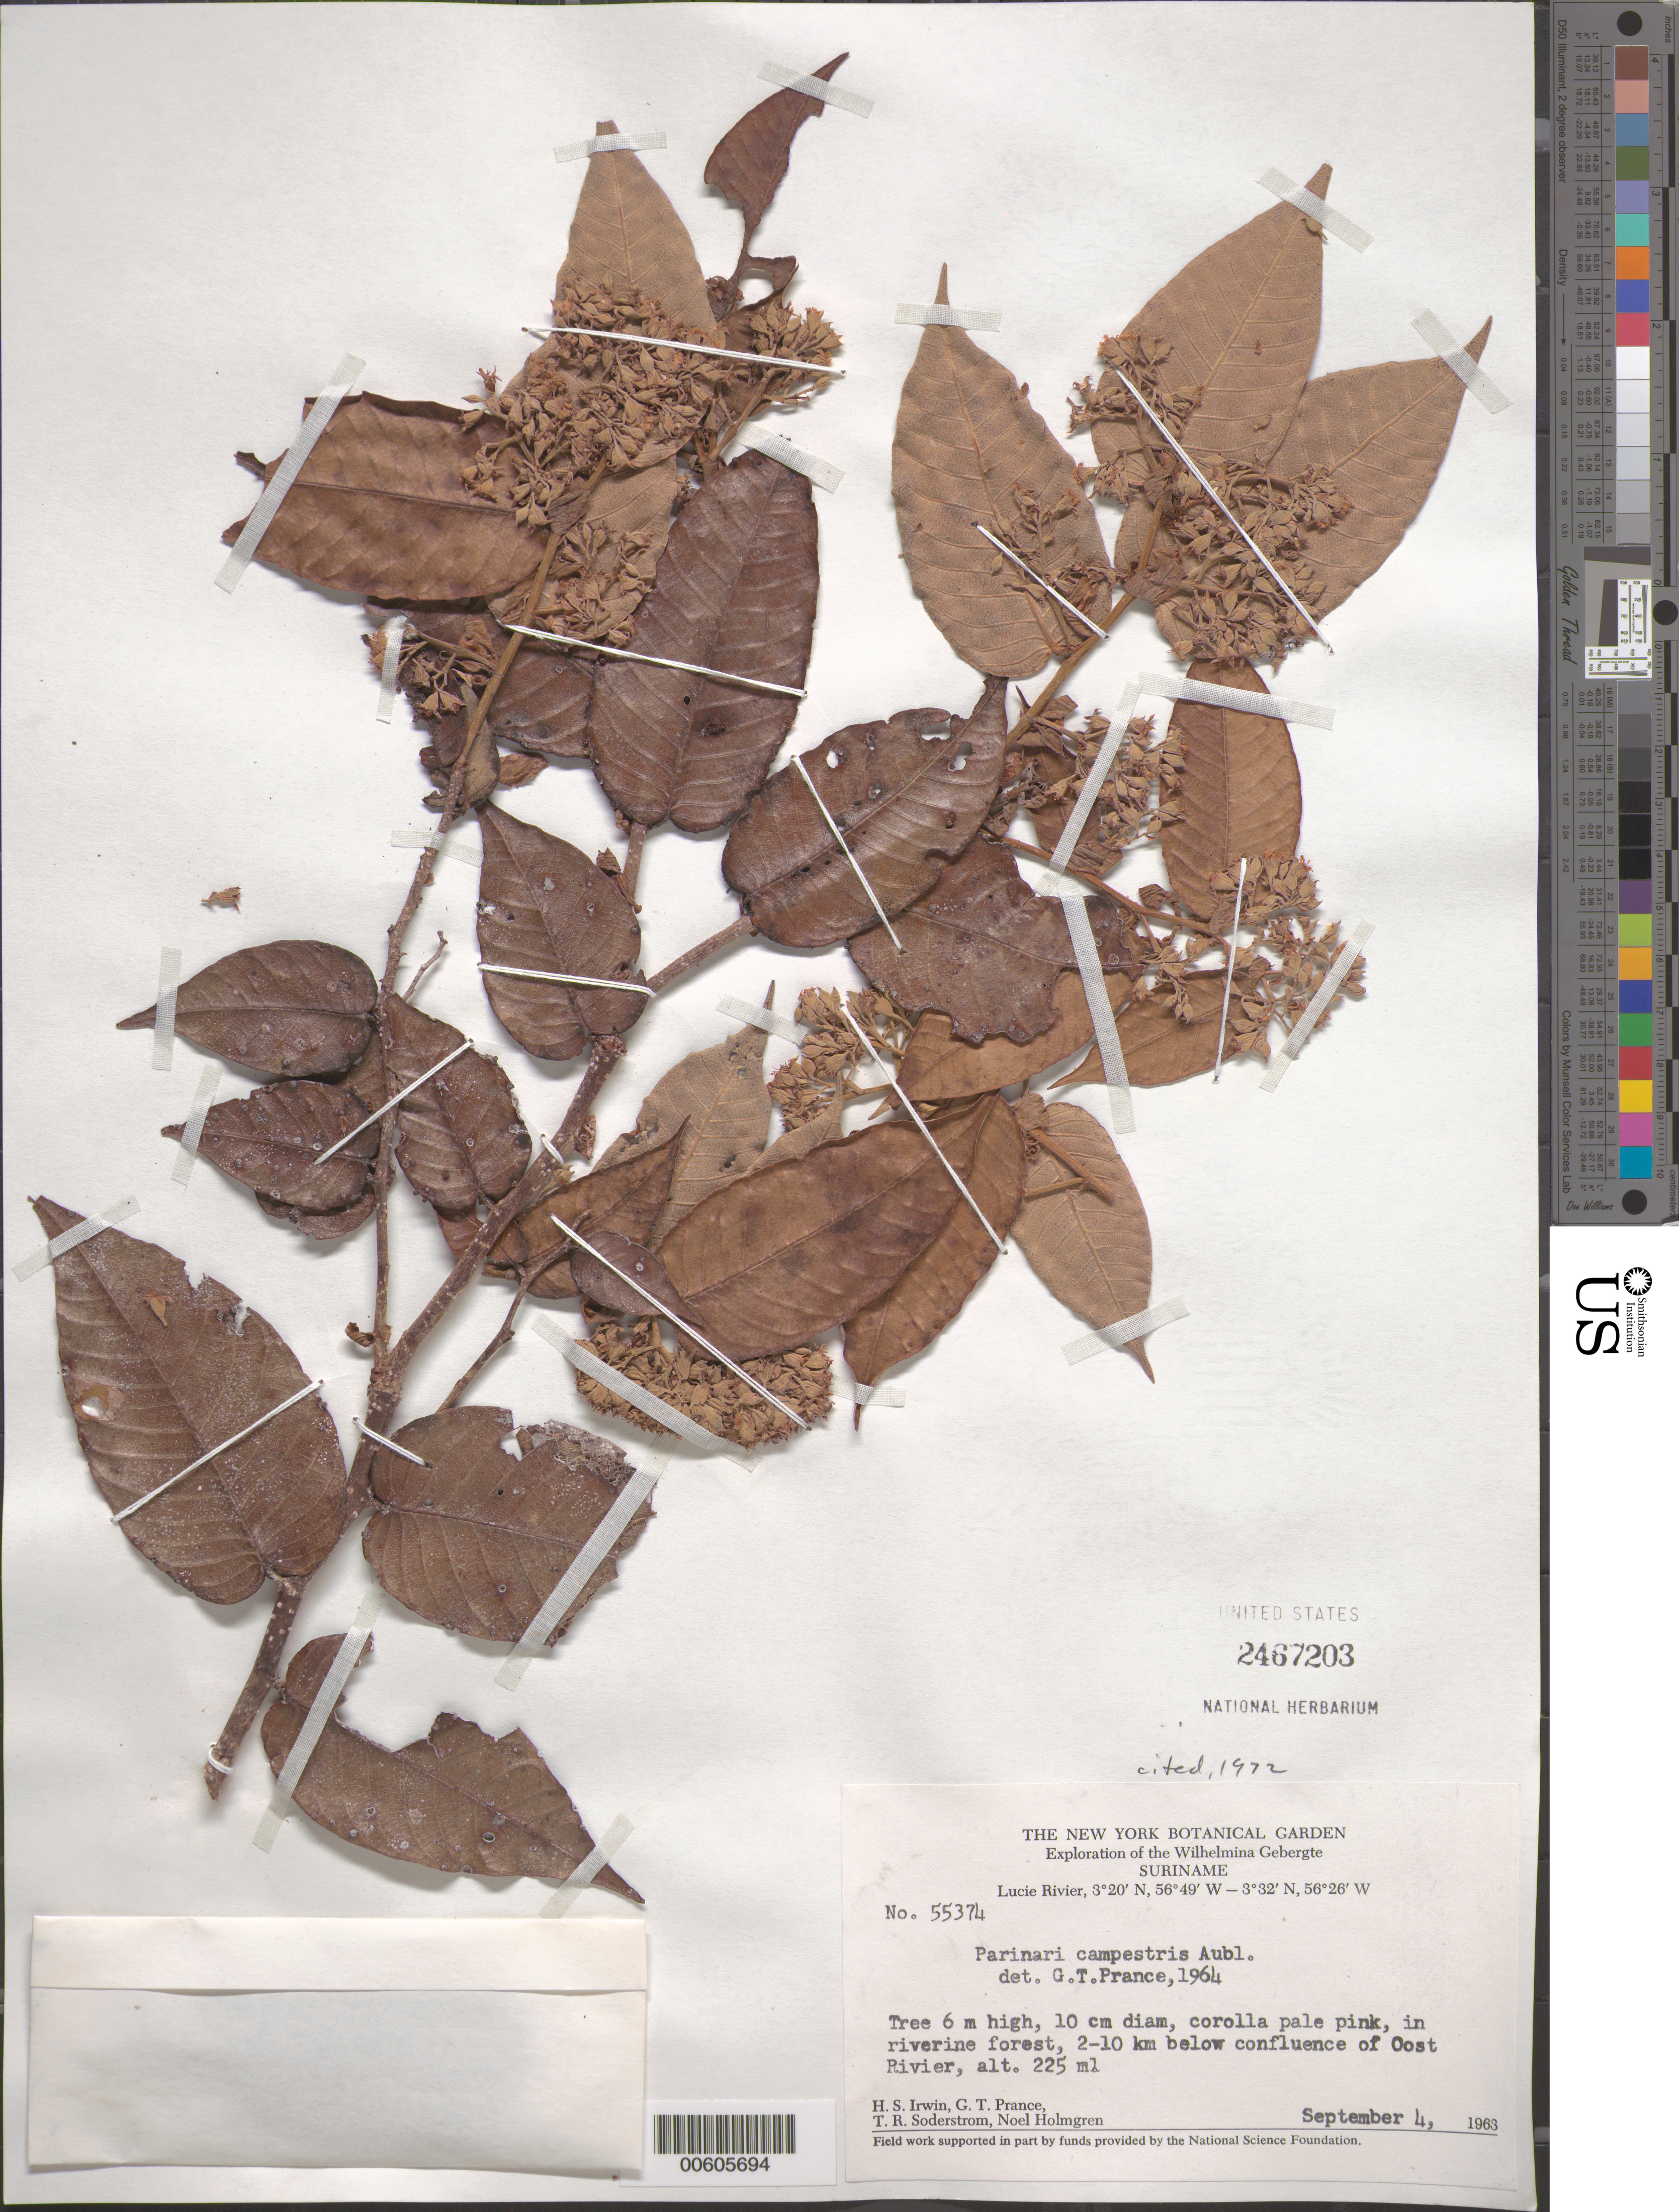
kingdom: Plantae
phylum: Tracheophyta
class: Magnoliopsida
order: Malpighiales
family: Chrysobalanaceae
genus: Parinari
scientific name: Parinari campestris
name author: Aubl.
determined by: Prance, G. T.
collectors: H. Irwin, G. T. Prance, T. R. Soderstrom & N. H. Holmgren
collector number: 55374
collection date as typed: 4-Sep-63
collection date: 1963-09-04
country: Suriname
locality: Lucie R., 2-10 km below confl. with Oost R., Wilhelmina Gebergte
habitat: Riverine forest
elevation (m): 225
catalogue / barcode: US 2467203